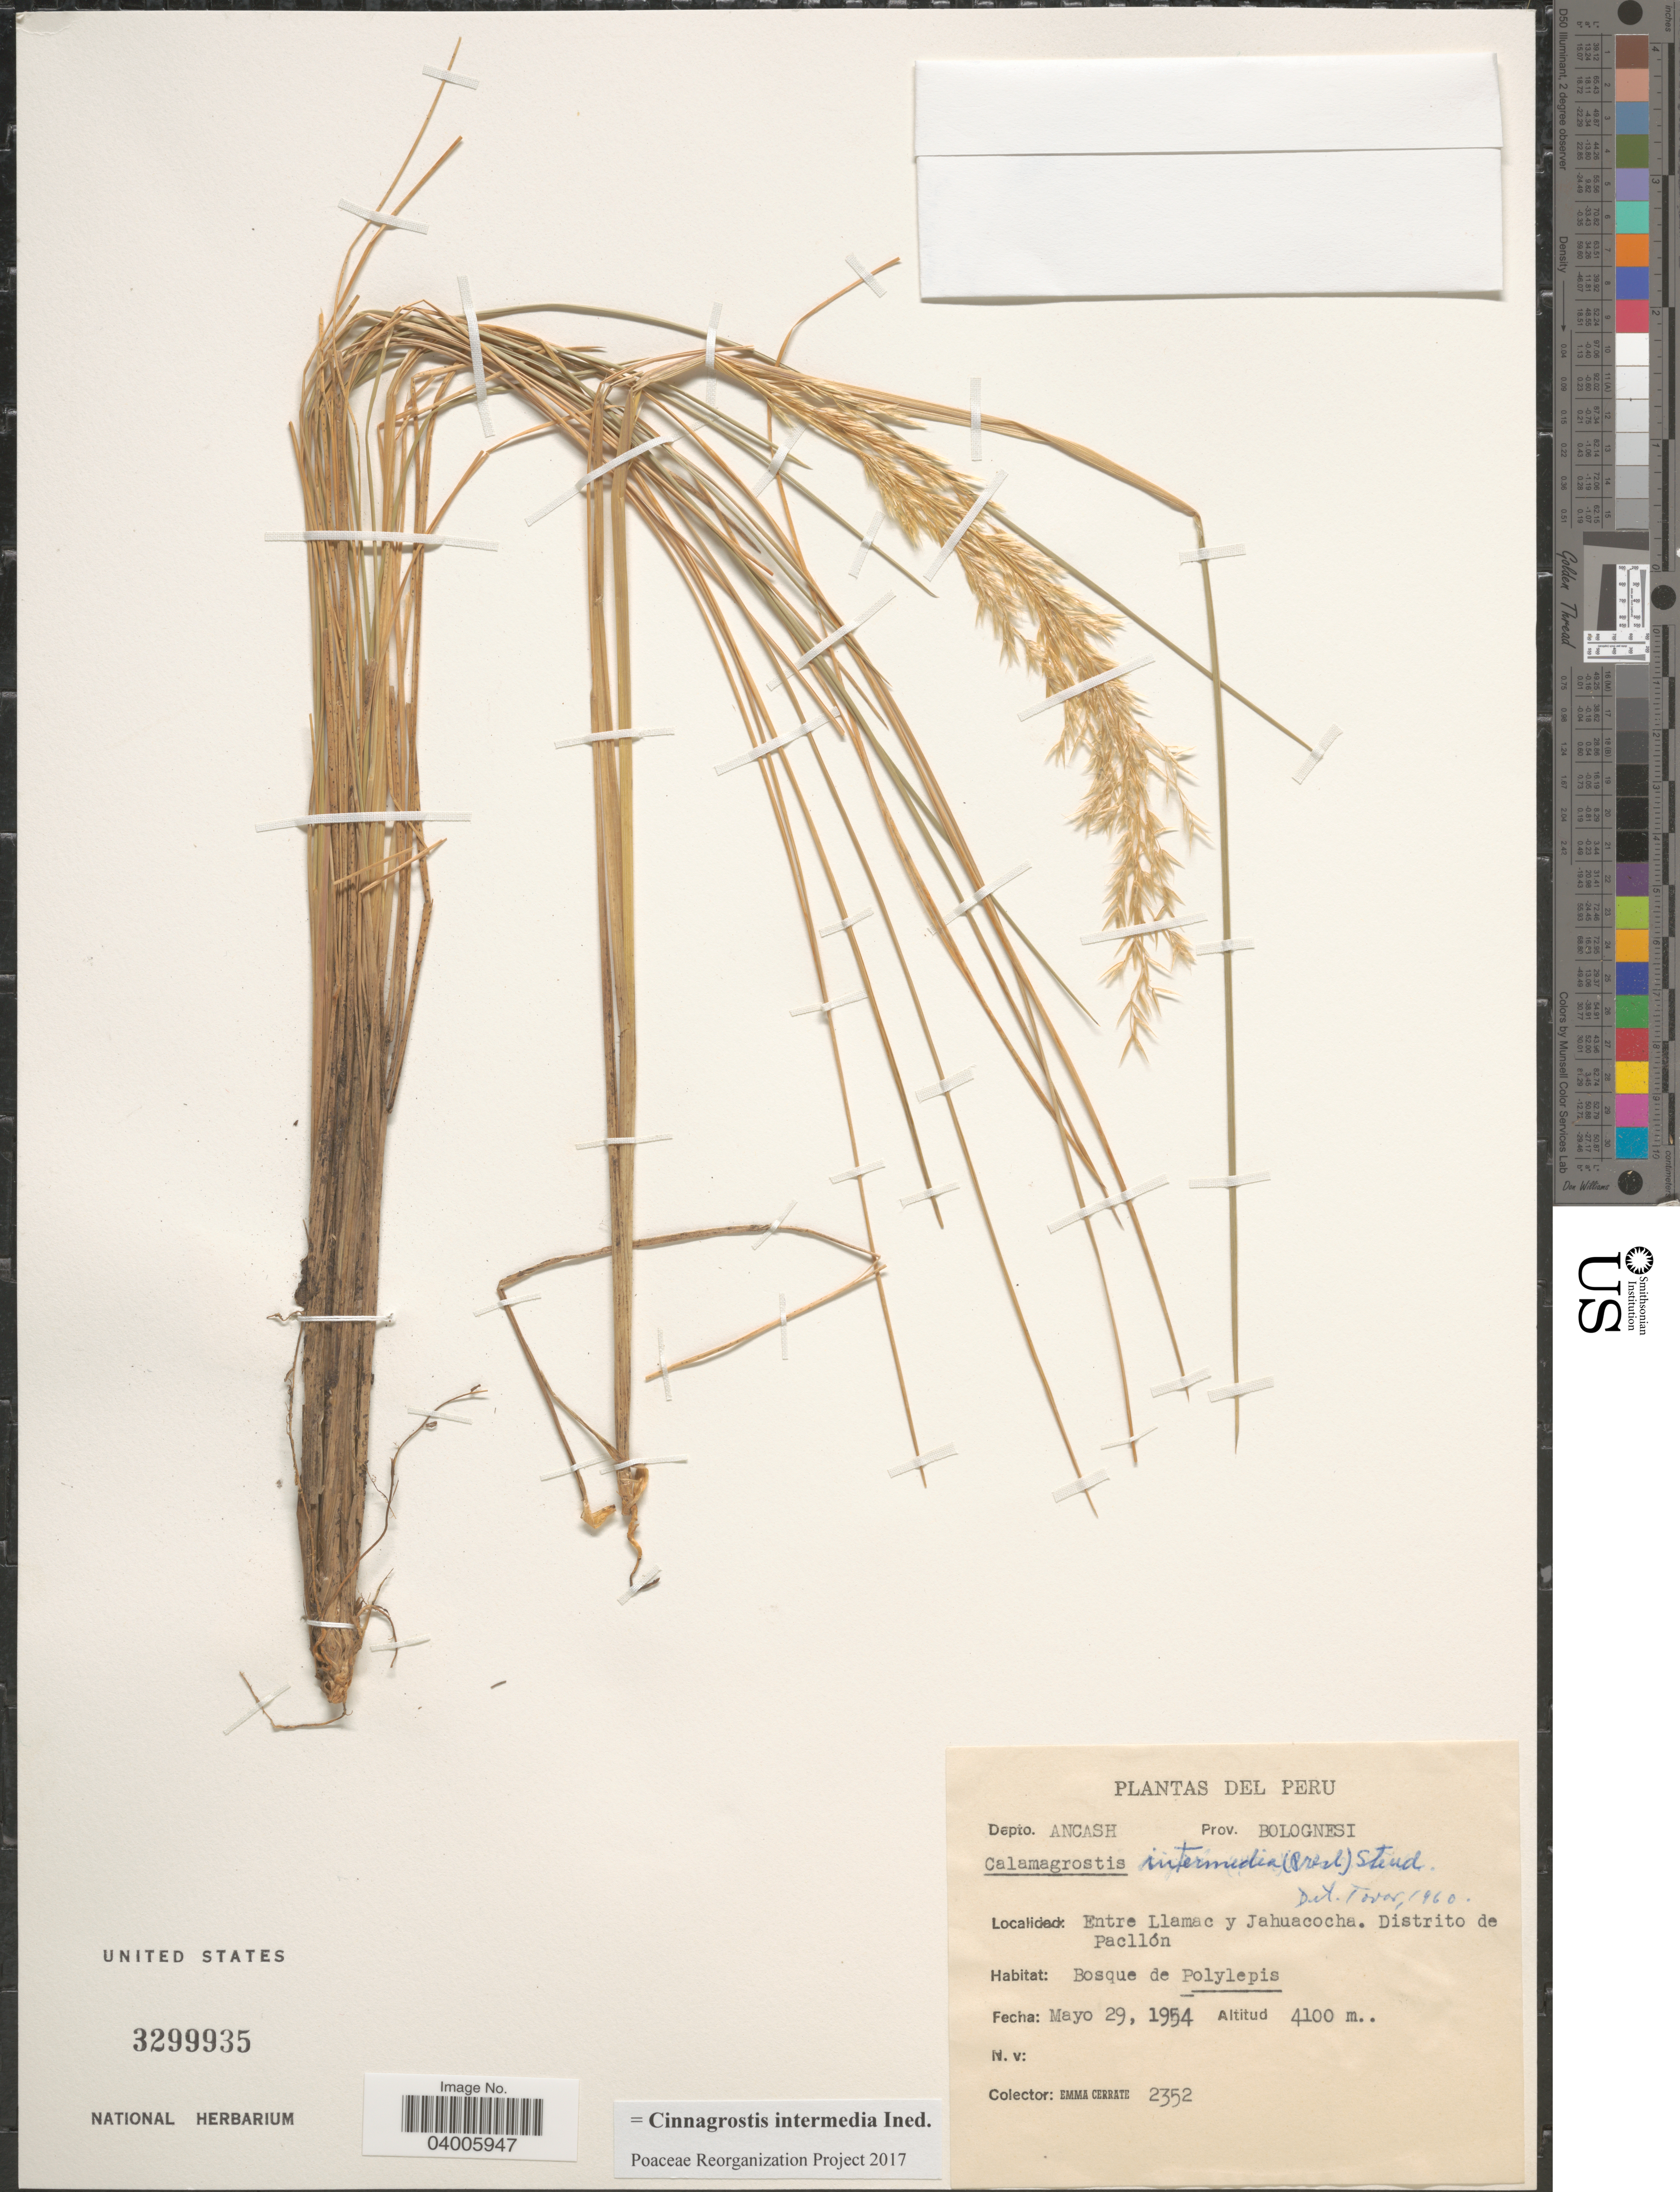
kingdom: Plantae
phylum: Tracheophyta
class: Liliopsida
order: Poales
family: Poaceae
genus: Cinnagrostis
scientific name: Cinnagrostis intermedia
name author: (J. Presl) P.M. Peterson et al.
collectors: E. Cerrate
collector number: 2352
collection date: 1954-05-29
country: Peru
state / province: Ancash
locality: Depto. Ancash. Prov. Bolognesi. Entre Llamac y Jahuacocha. Distrito de Pacllón.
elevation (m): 4100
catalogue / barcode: US 3299935